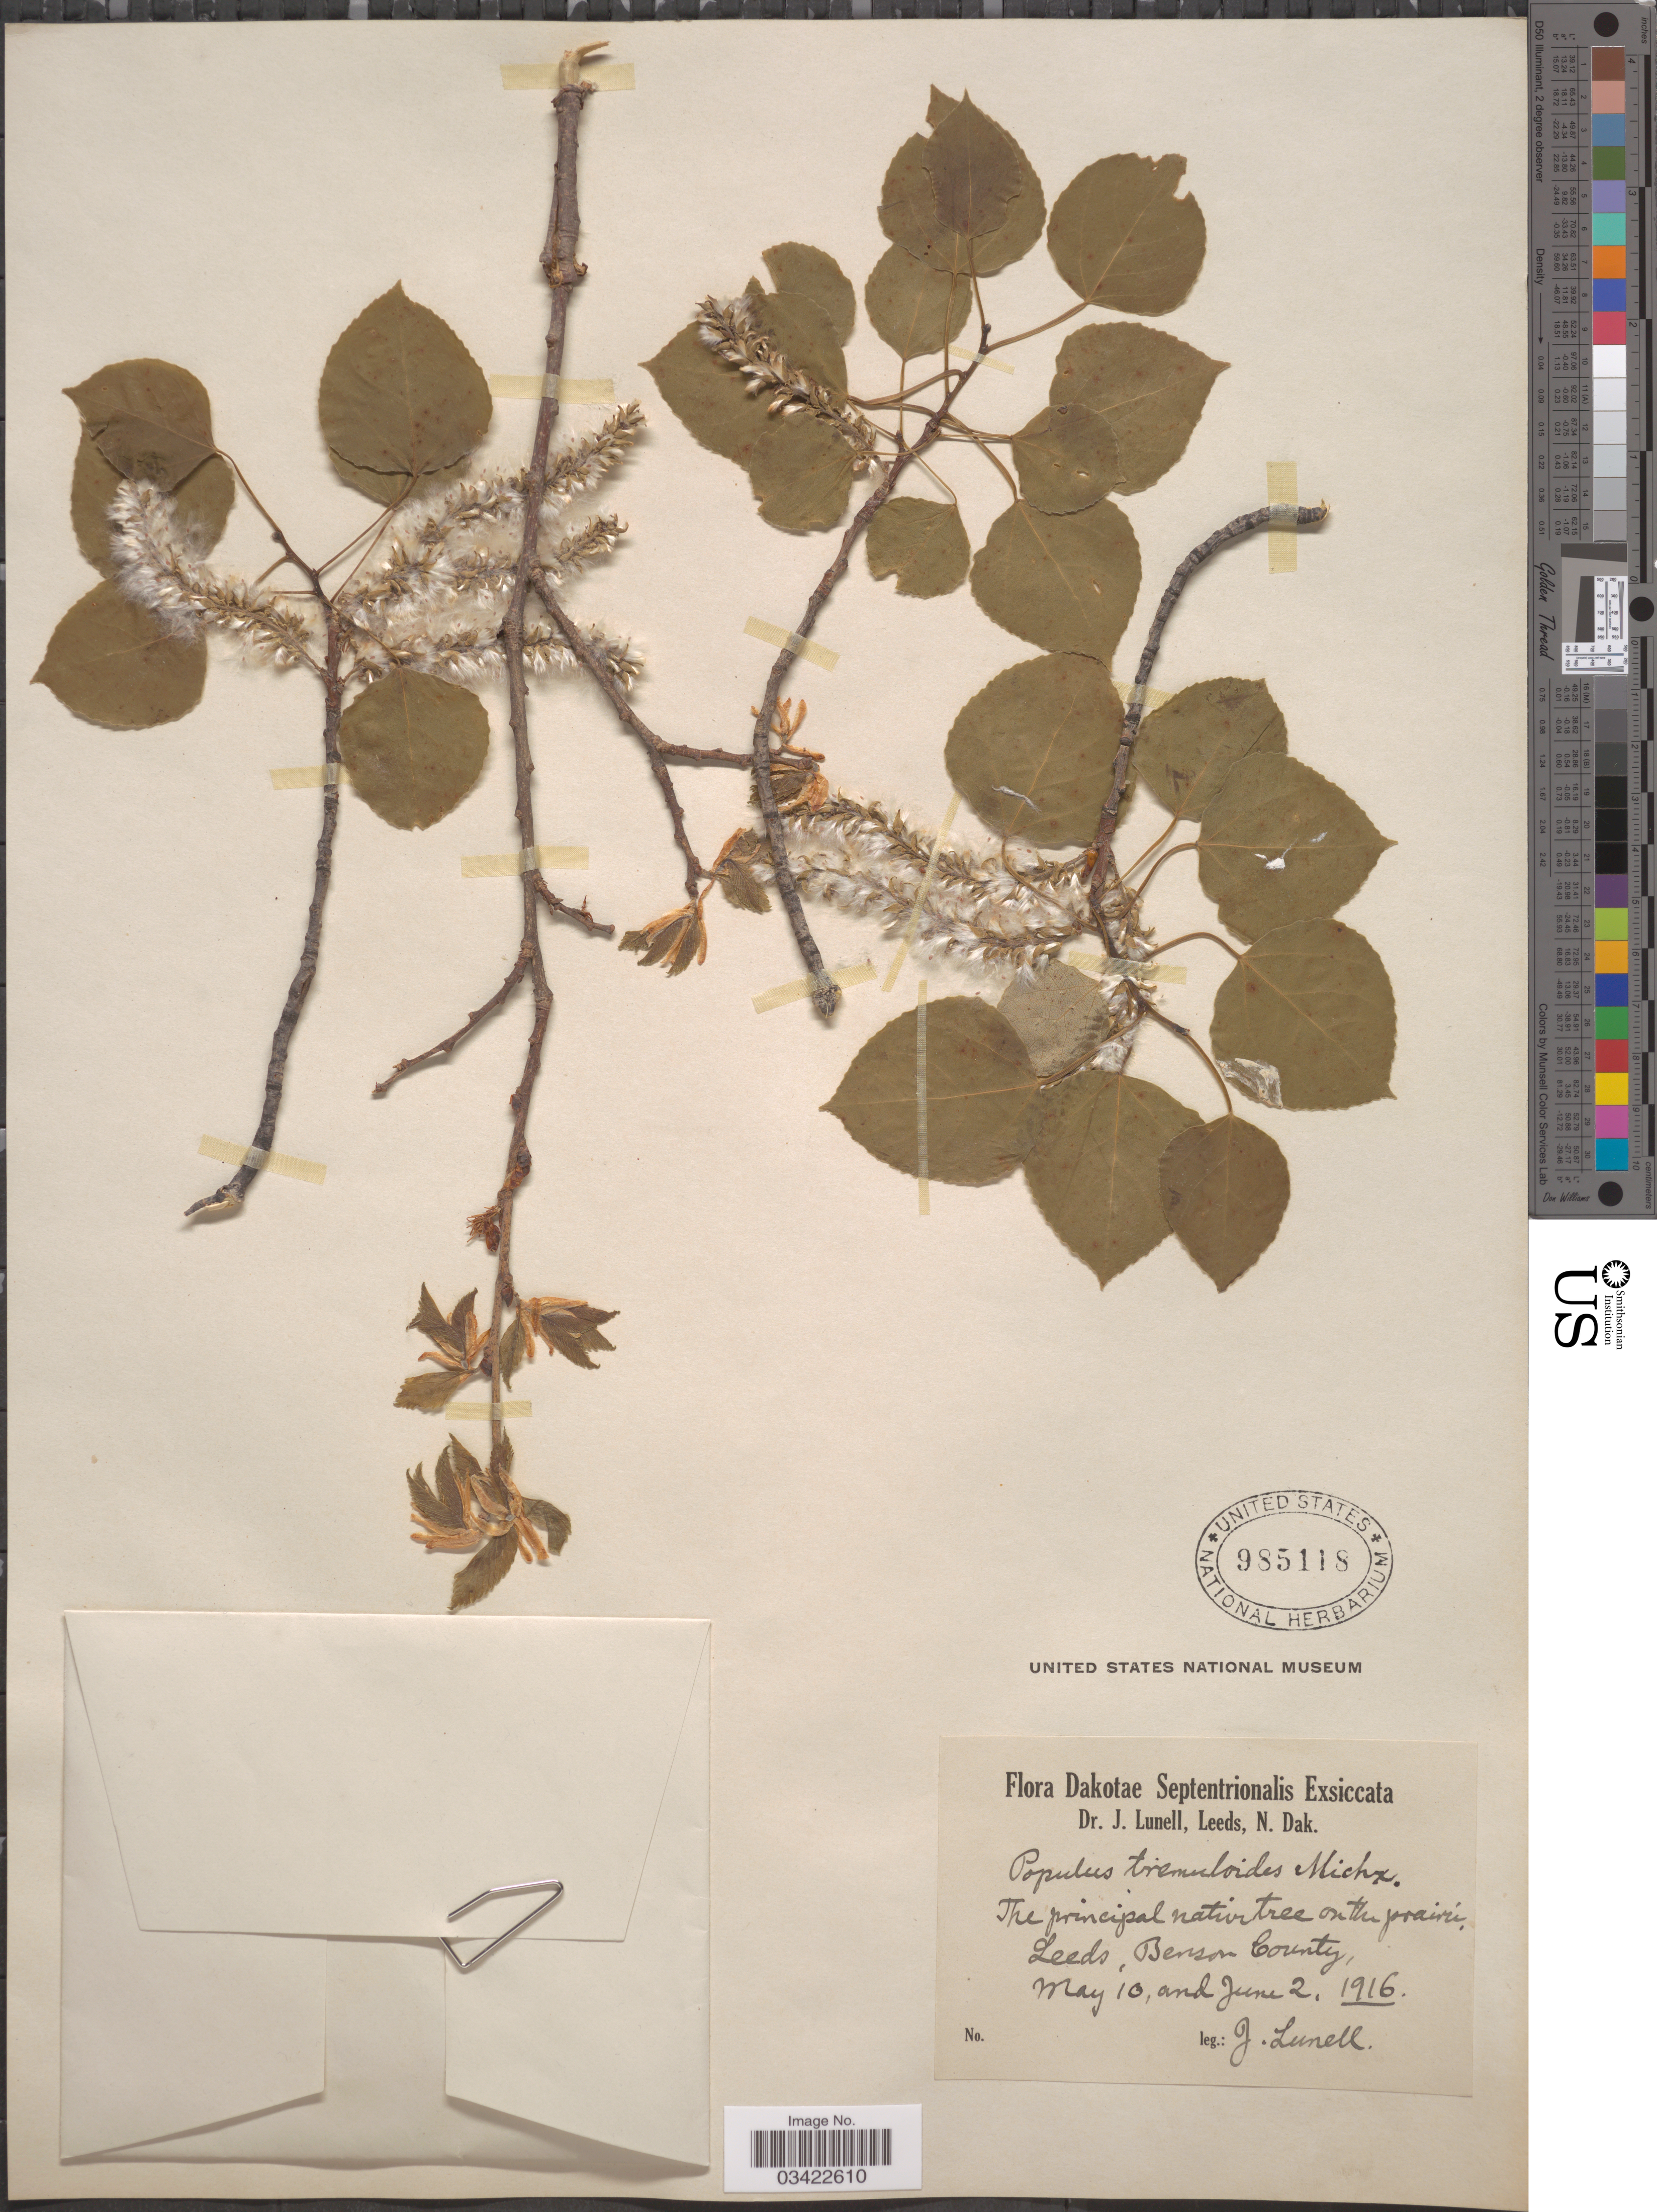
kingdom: Plantae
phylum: Tracheophyta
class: Magnoliopsida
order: Malpighiales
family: Salicaceae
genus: Populus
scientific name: Populus tremuloides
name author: Michx.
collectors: J. Lunell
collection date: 1916-05-10/1916-06-02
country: United States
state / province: North Dakota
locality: Dakotae Septentrionalis. Leeds, Benson County.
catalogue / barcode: US 985118